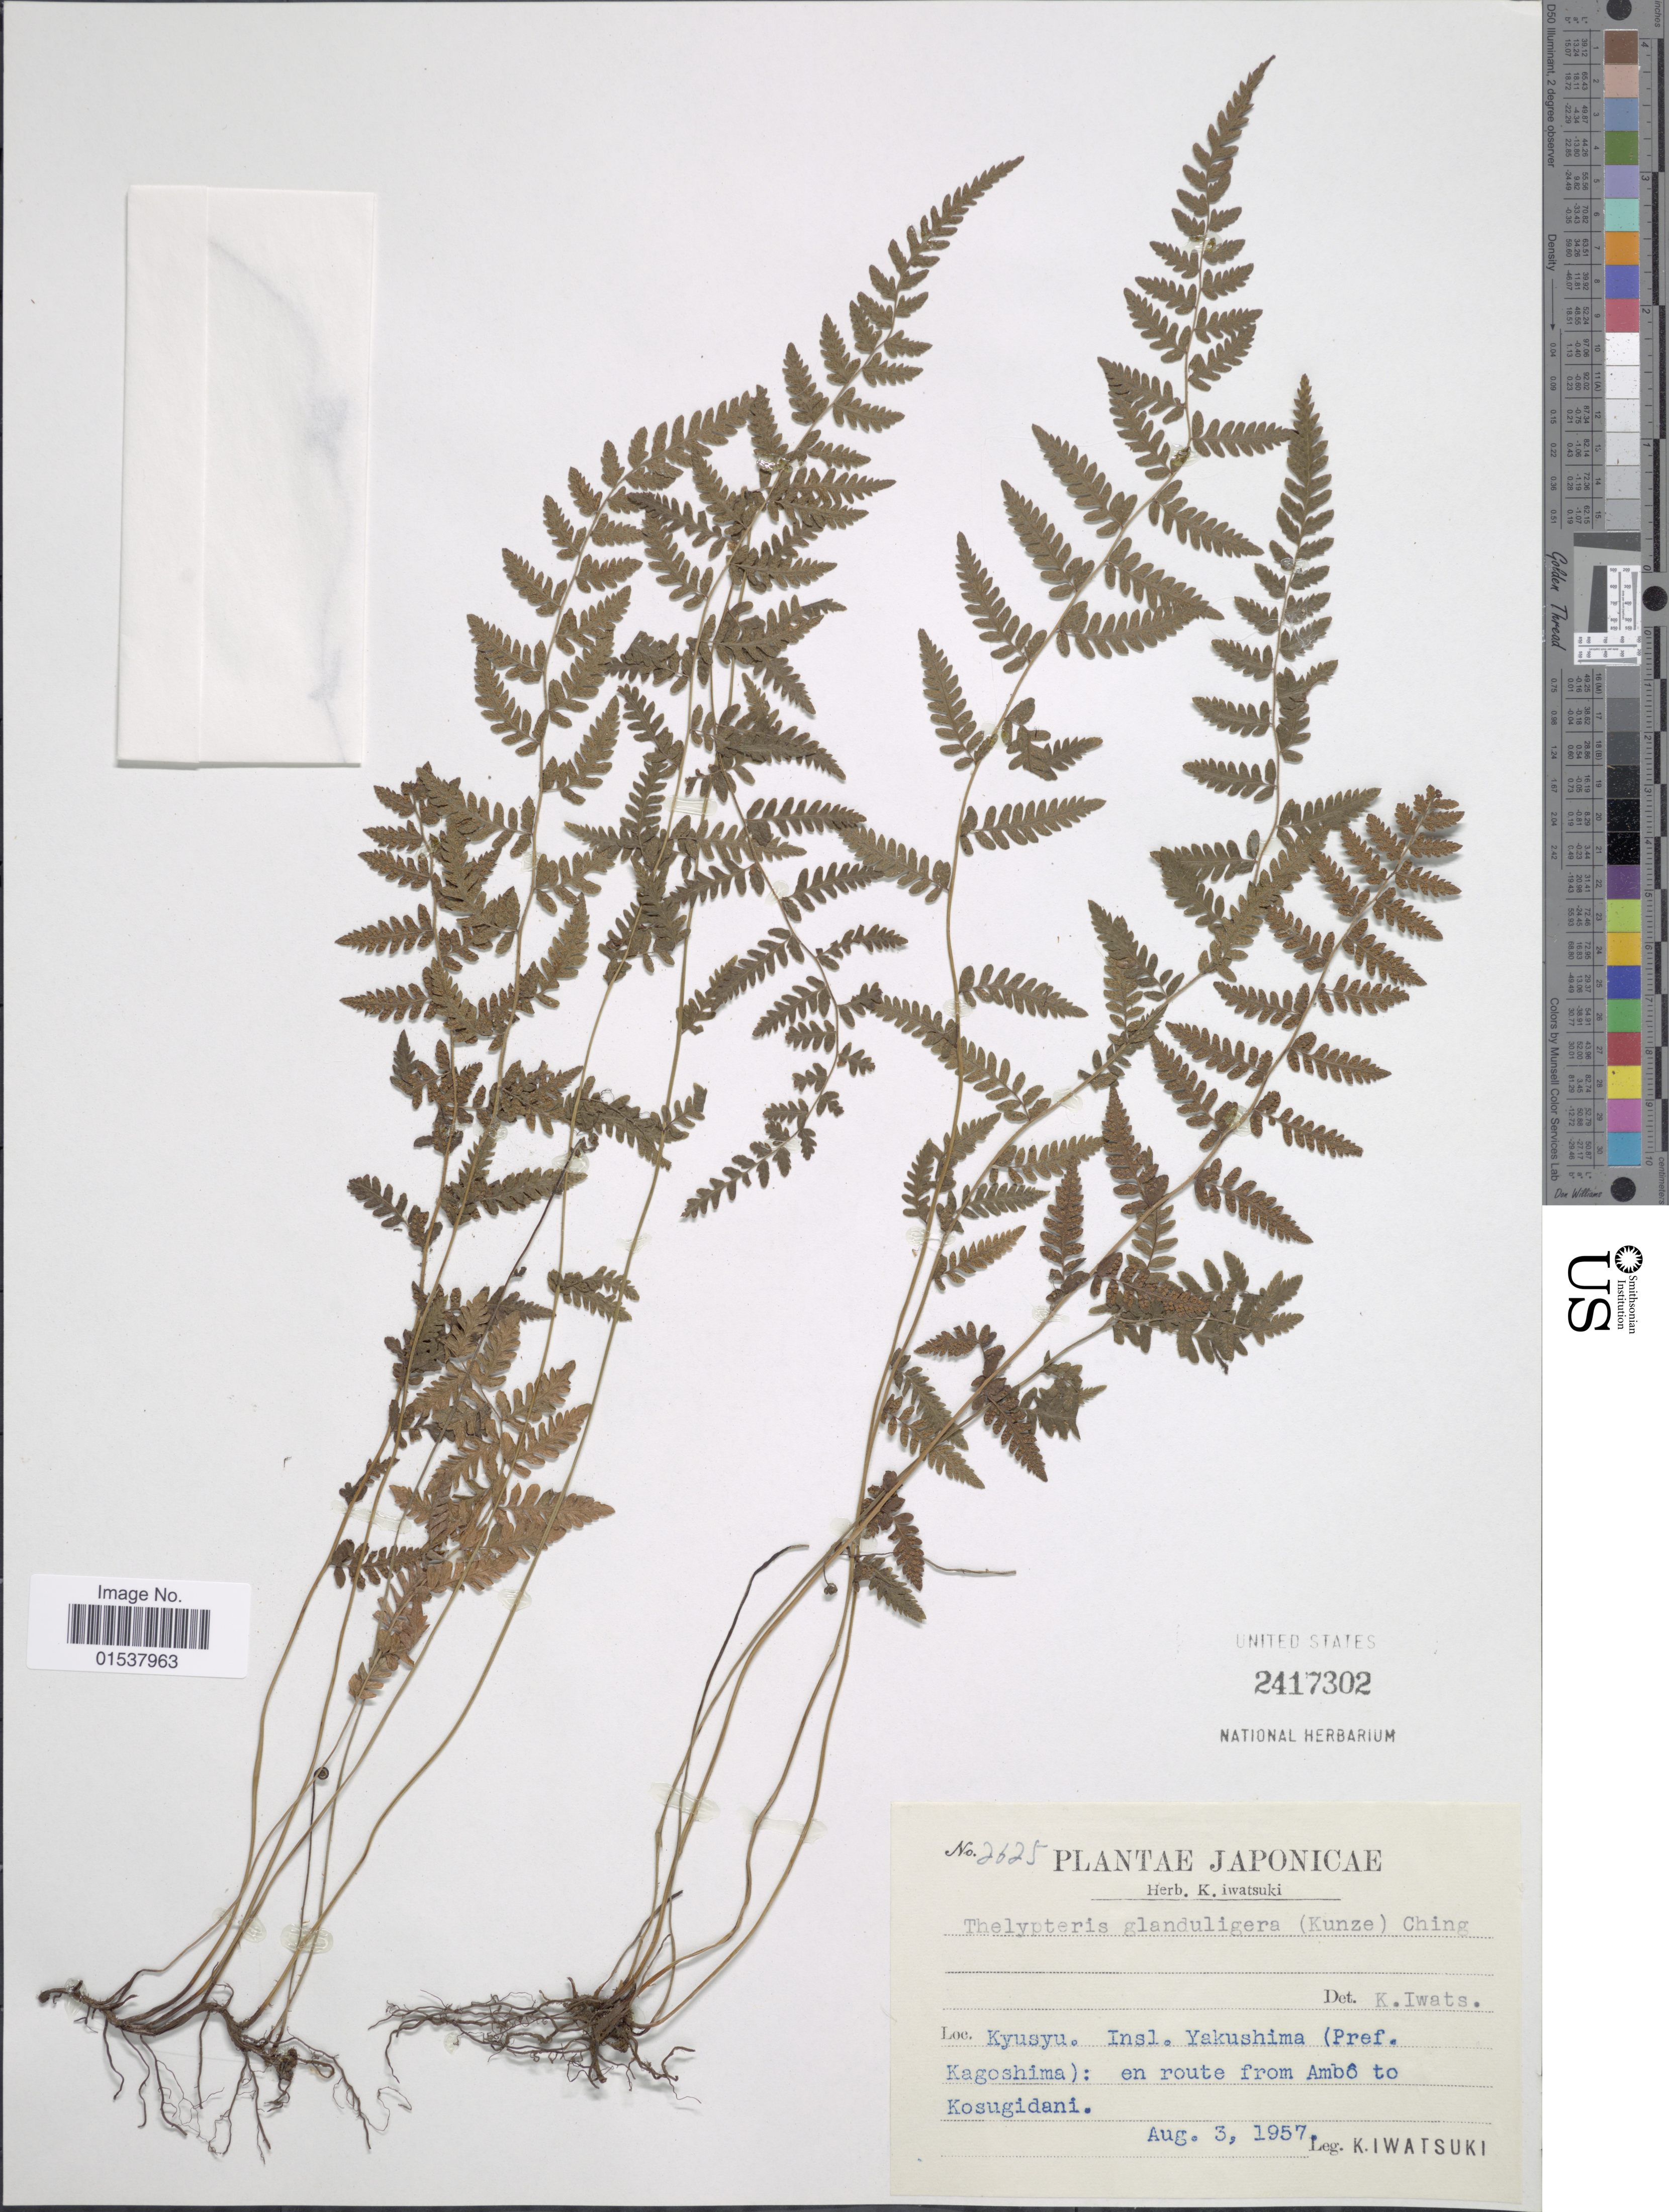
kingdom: Plantae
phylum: Tracheophyta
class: Polypodiopsida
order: Polypodiales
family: Thelypteridaceae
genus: Parathelypteris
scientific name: Parathelypteris glanduligera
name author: (Kunze) Ching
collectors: K. Iwatsuki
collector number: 2625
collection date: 1957-08-03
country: Japan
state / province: Kagosima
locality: Japonicae, Kyusyu. Insl. Yakushima (Pref. Kagoshima): en route from Amnbo to Kosugidani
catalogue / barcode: US 2417302